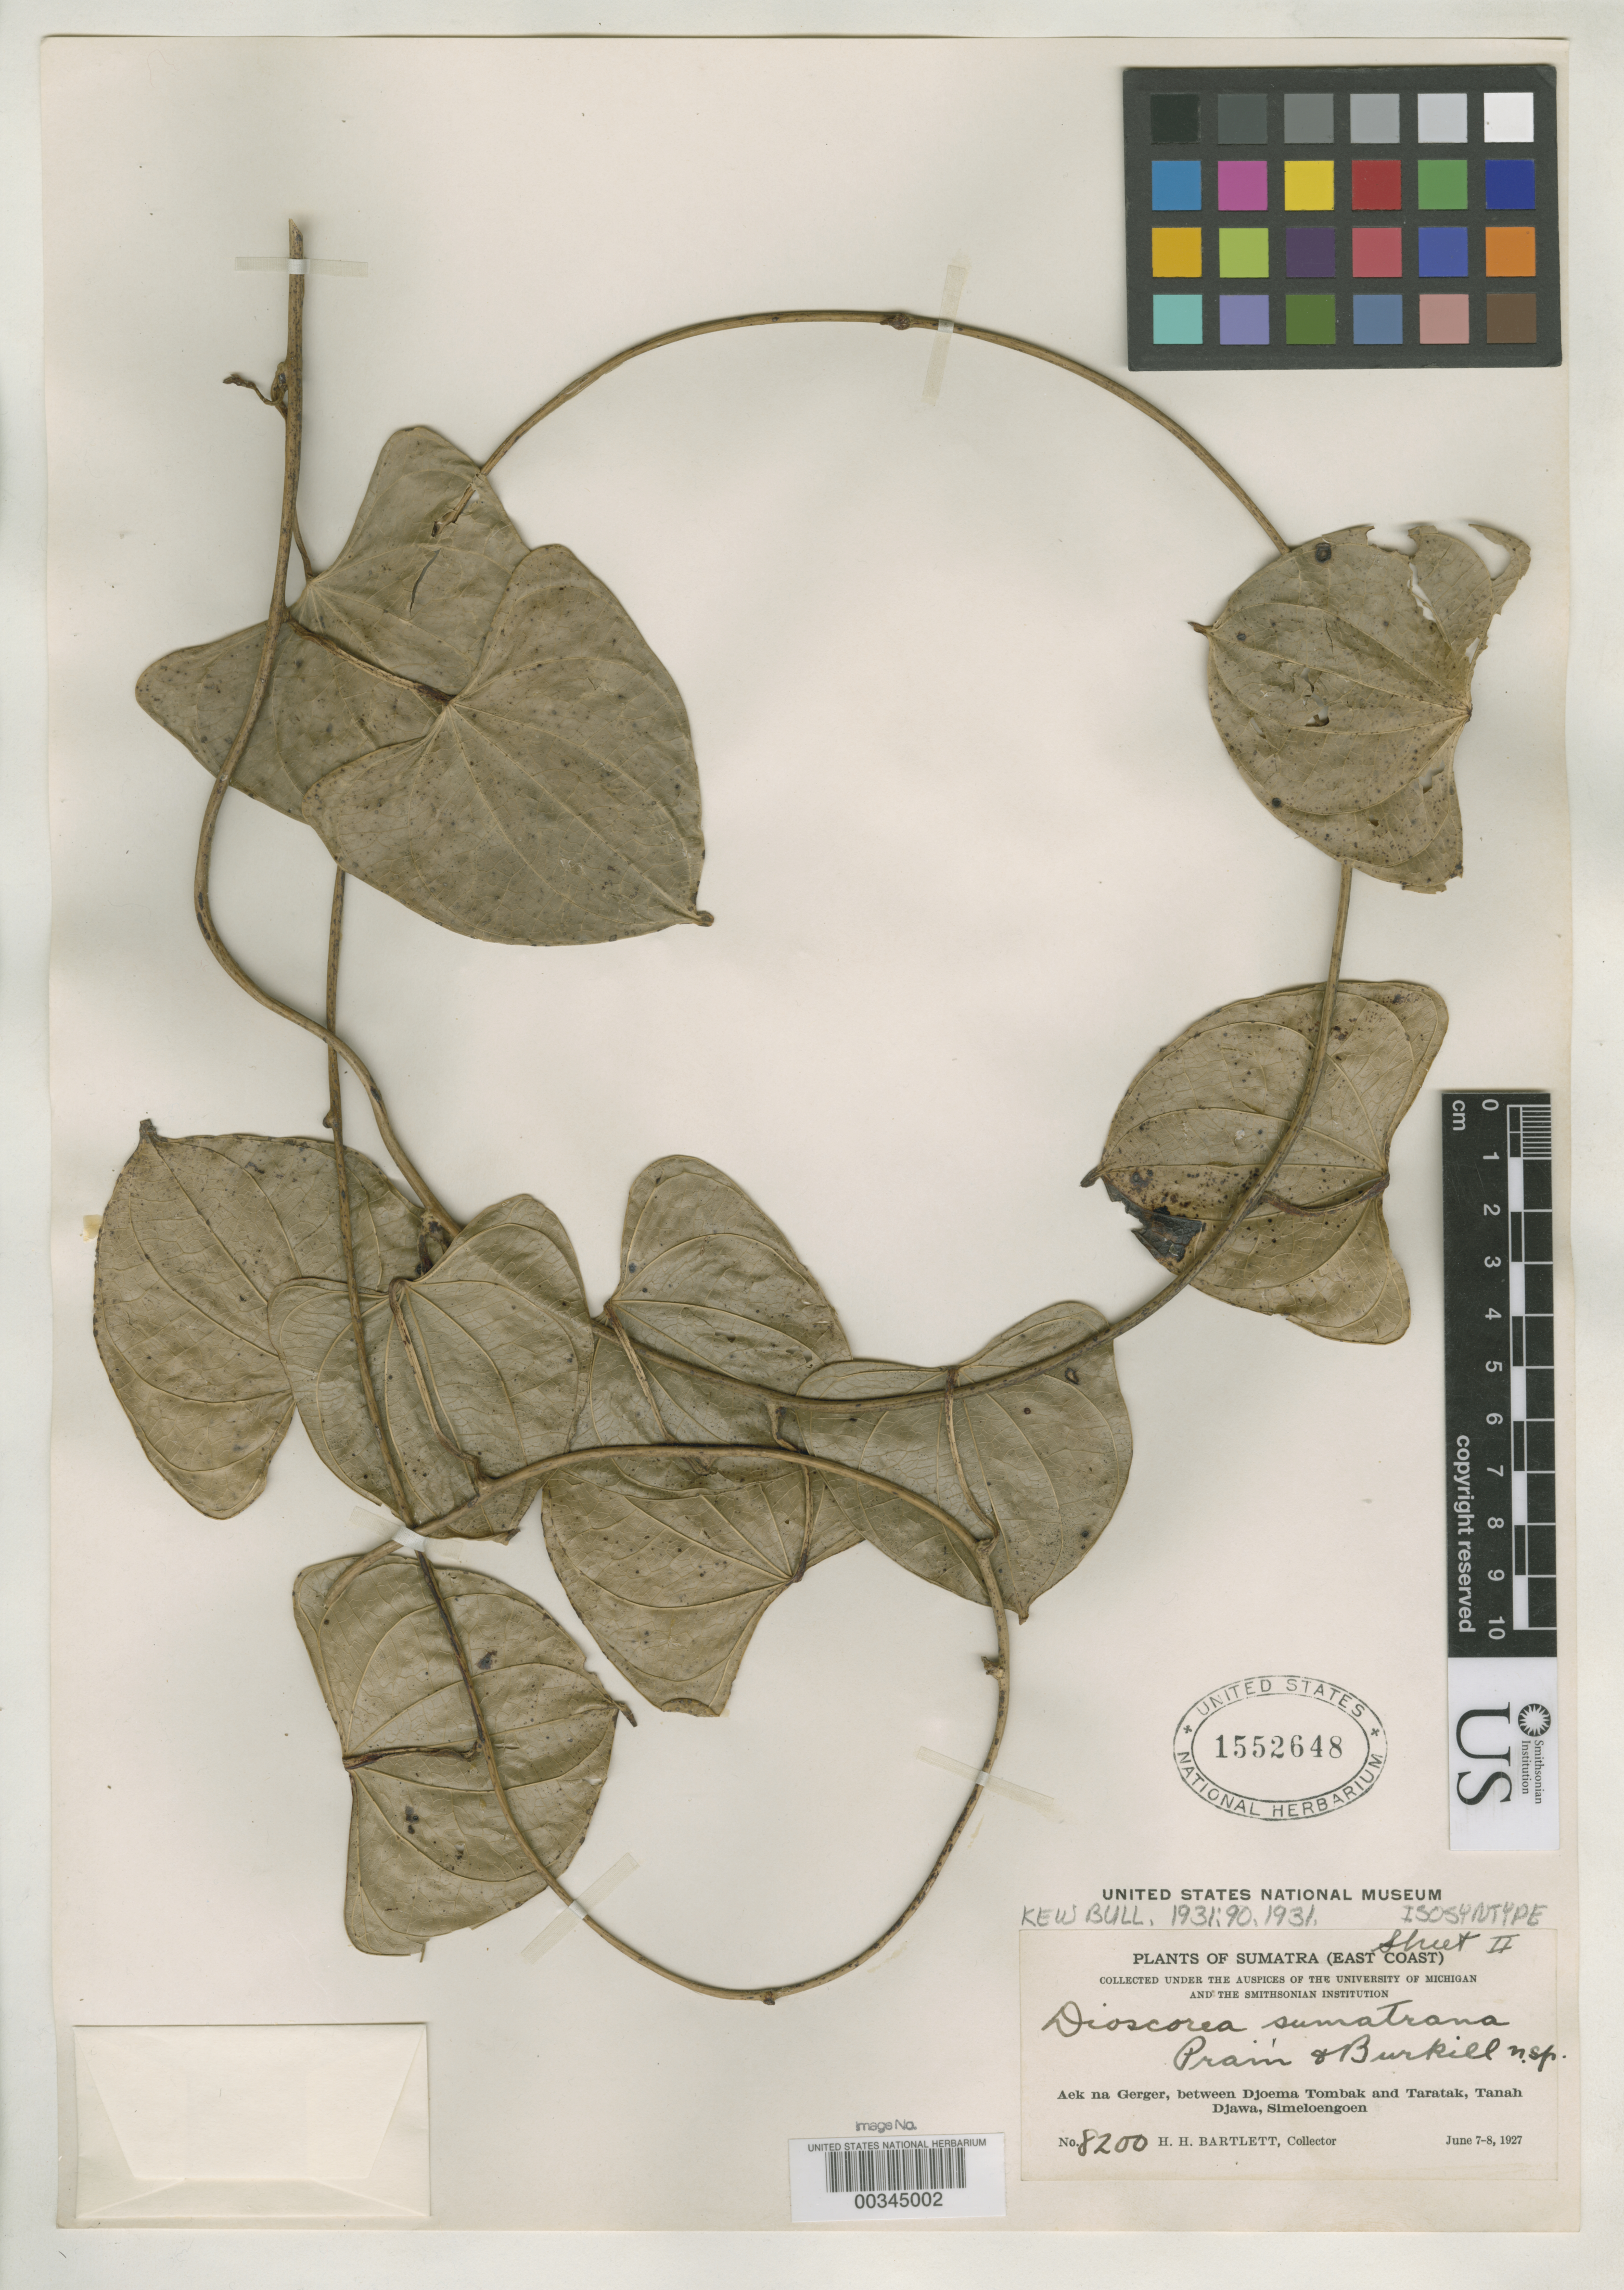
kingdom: Plantae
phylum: Tracheophyta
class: Liliopsida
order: Dioscoreales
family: Dioscoreaceae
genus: Dioscorea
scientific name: Dioscorea sumatrana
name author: Prain & Burkill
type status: Isosyntype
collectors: H. H. Bartlett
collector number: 8200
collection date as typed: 07 Jun 1927 to 08 Jun 1927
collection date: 1927-06-07/1927-06-08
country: Indonesia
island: Sumatra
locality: Aek Na Greger, between Djoema Tombak & Taratak, Tanah Djawa, Simeloengoen.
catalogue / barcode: US 1552648